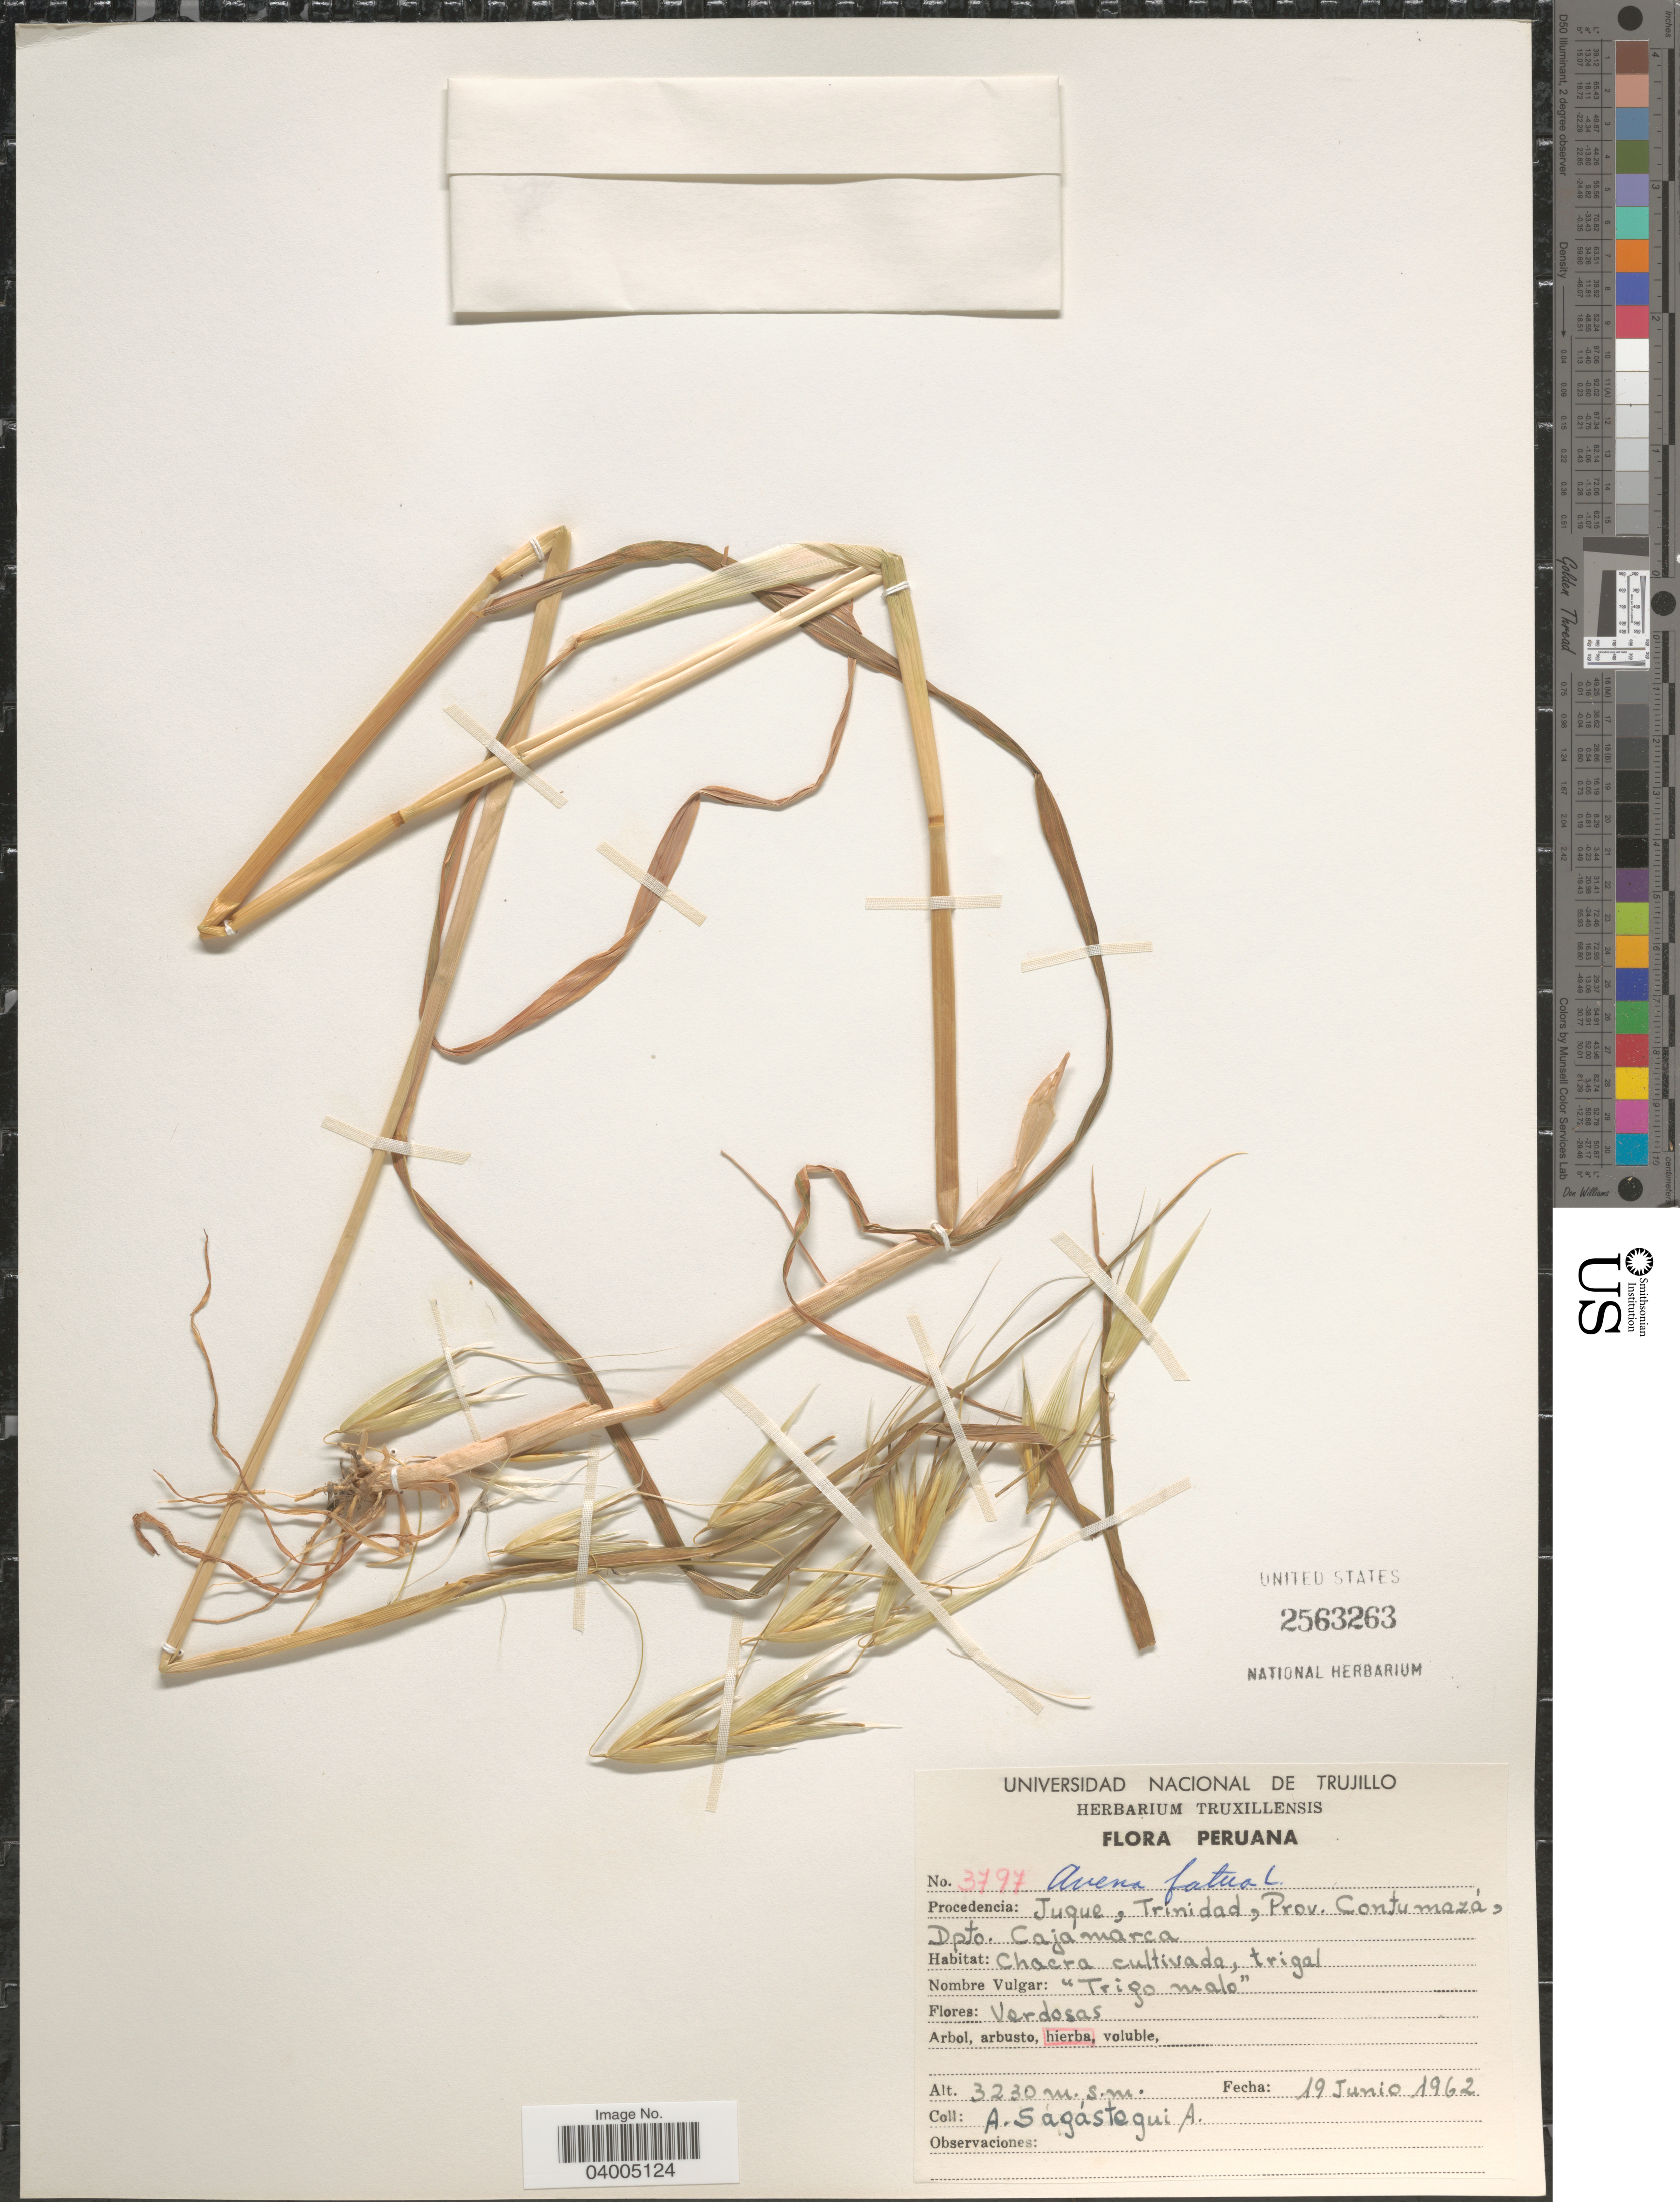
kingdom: Plantae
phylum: Tracheophyta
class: Liliopsida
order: Poales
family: Poaceae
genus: Avena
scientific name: Avena fatua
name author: L.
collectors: A. Sagástegui A.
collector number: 3797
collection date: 1962-06-19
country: Peru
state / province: Cajamarca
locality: Juque, Trinidad, Prov. Contumazá, Dpto. Cajamarca.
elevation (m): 3230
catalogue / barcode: US 2563263